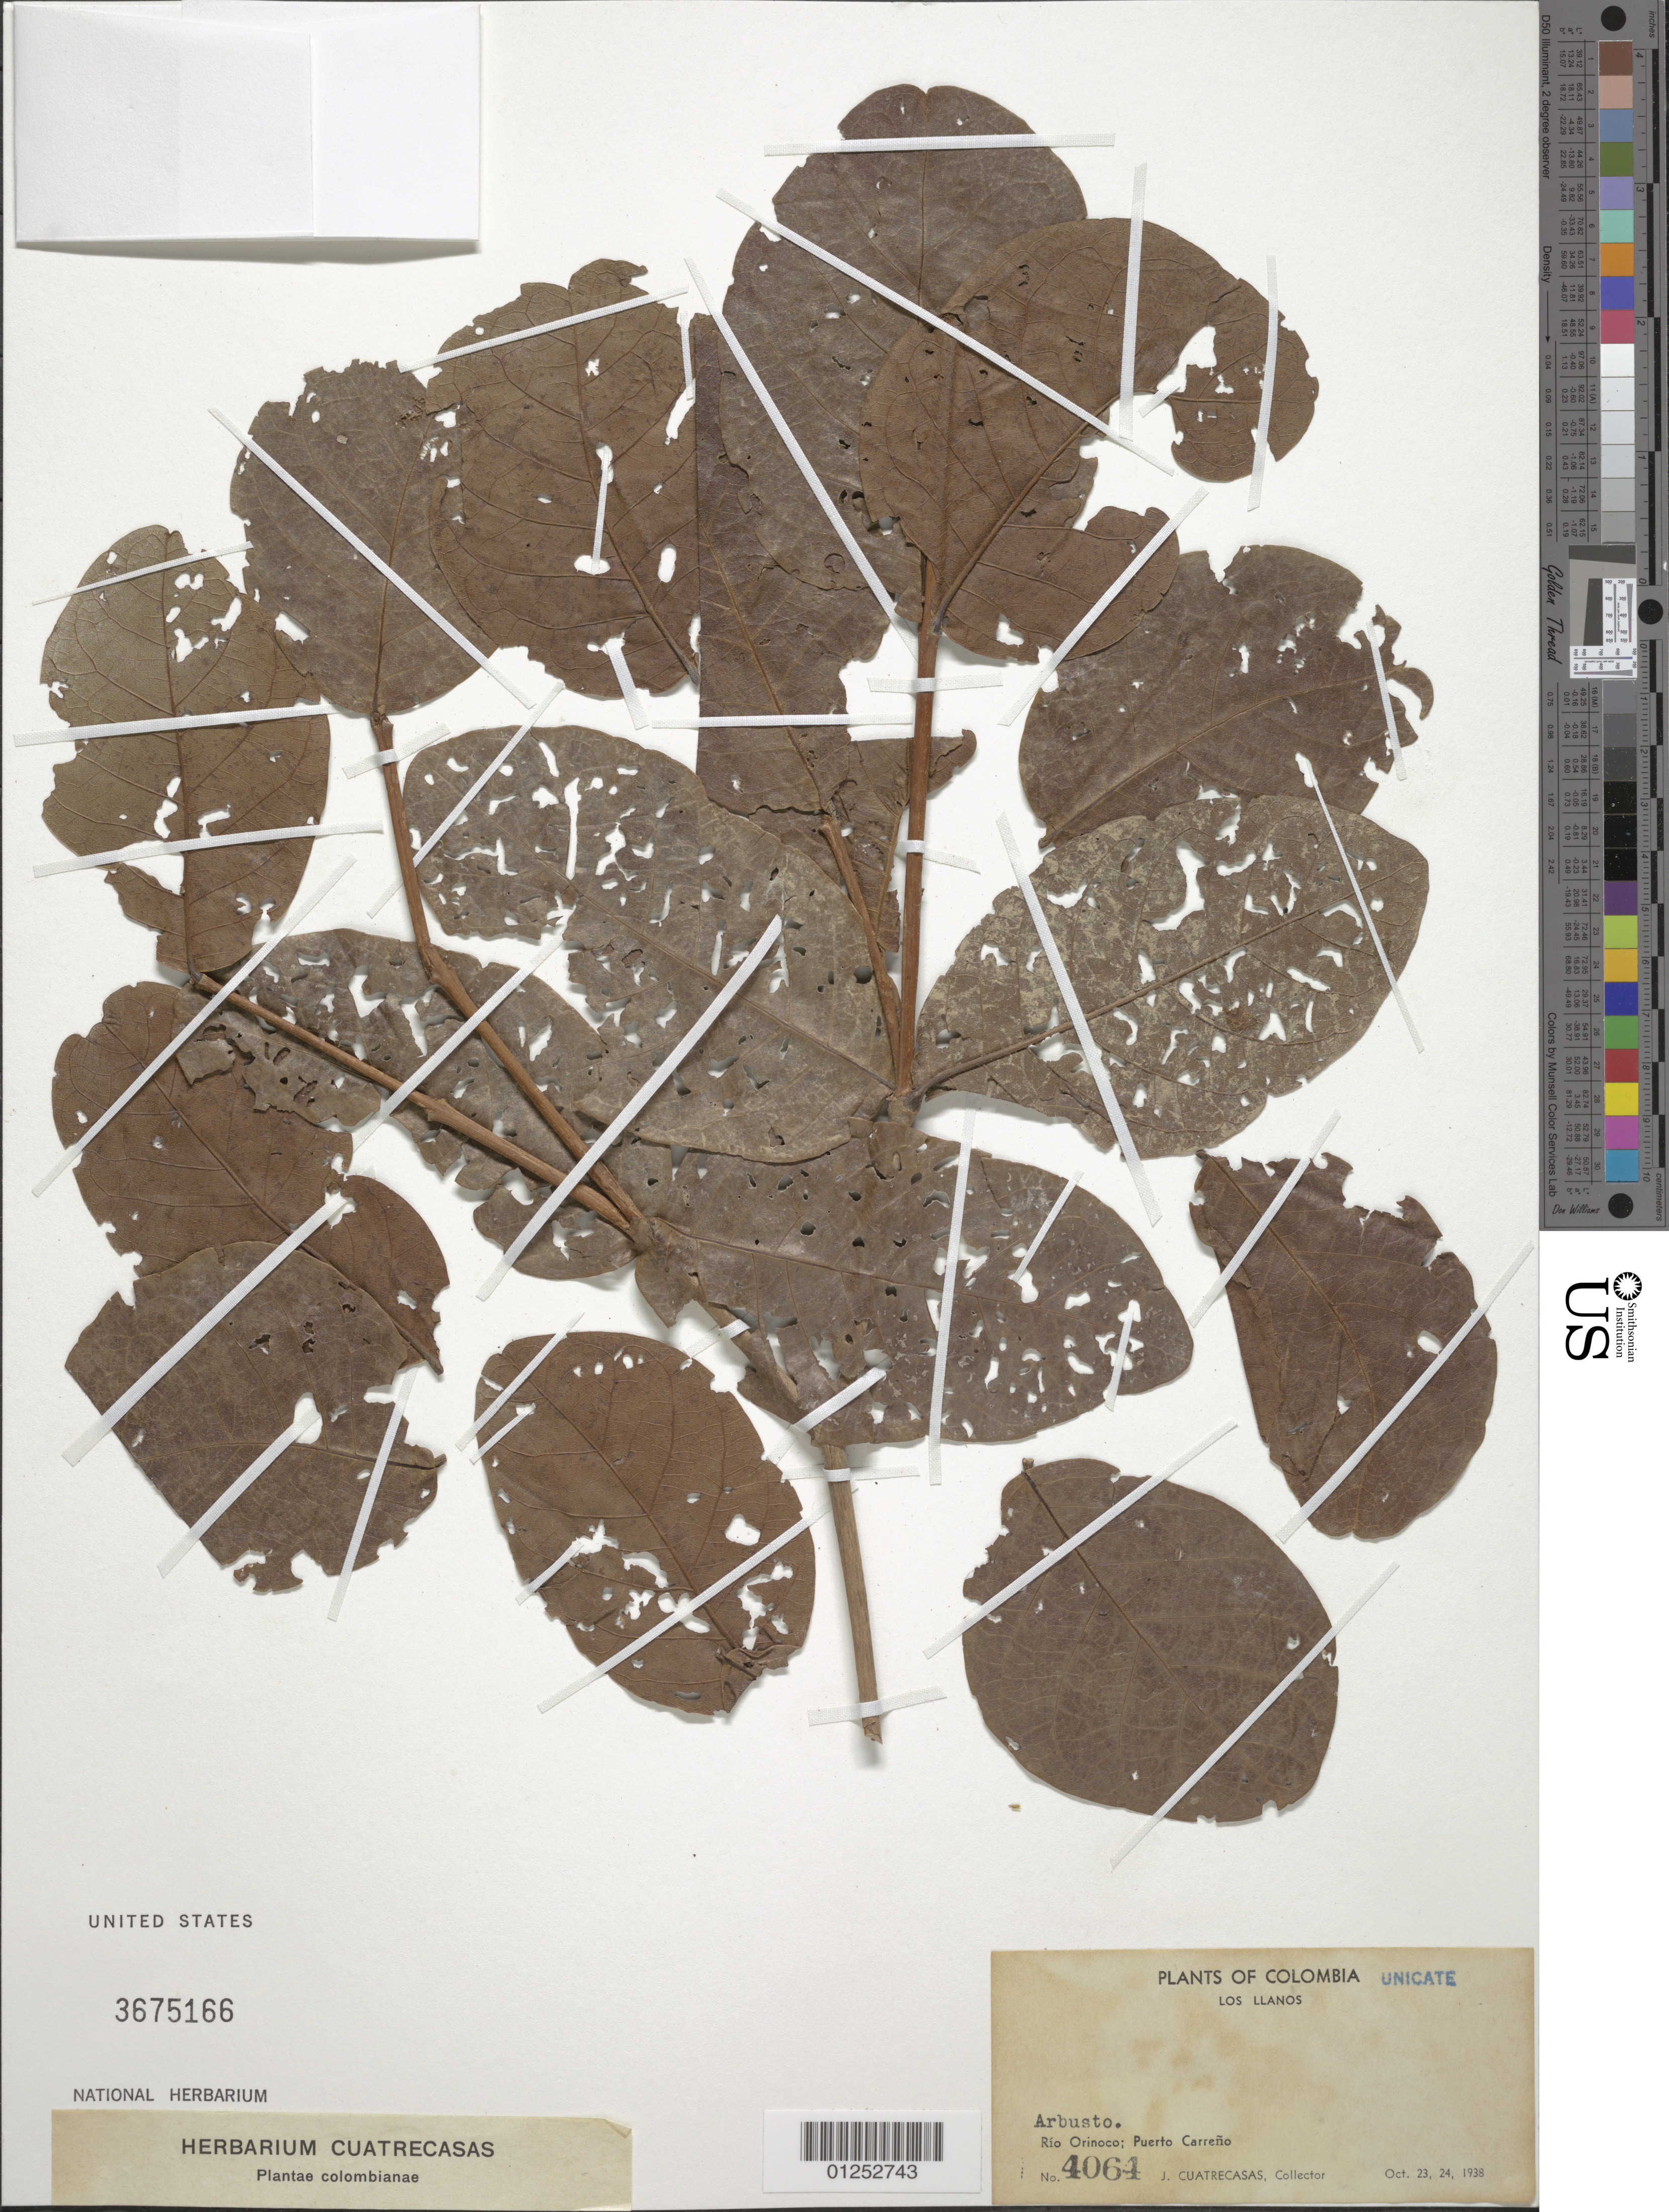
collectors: J. Cuatrecasas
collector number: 4064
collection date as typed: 23 Oct 1938 and 24 Oct 1938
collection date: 1938-10-23,1938-10-24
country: Colombia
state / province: Vichada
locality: Rio Orinoco; Puerto Carreno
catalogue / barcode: US 3675166